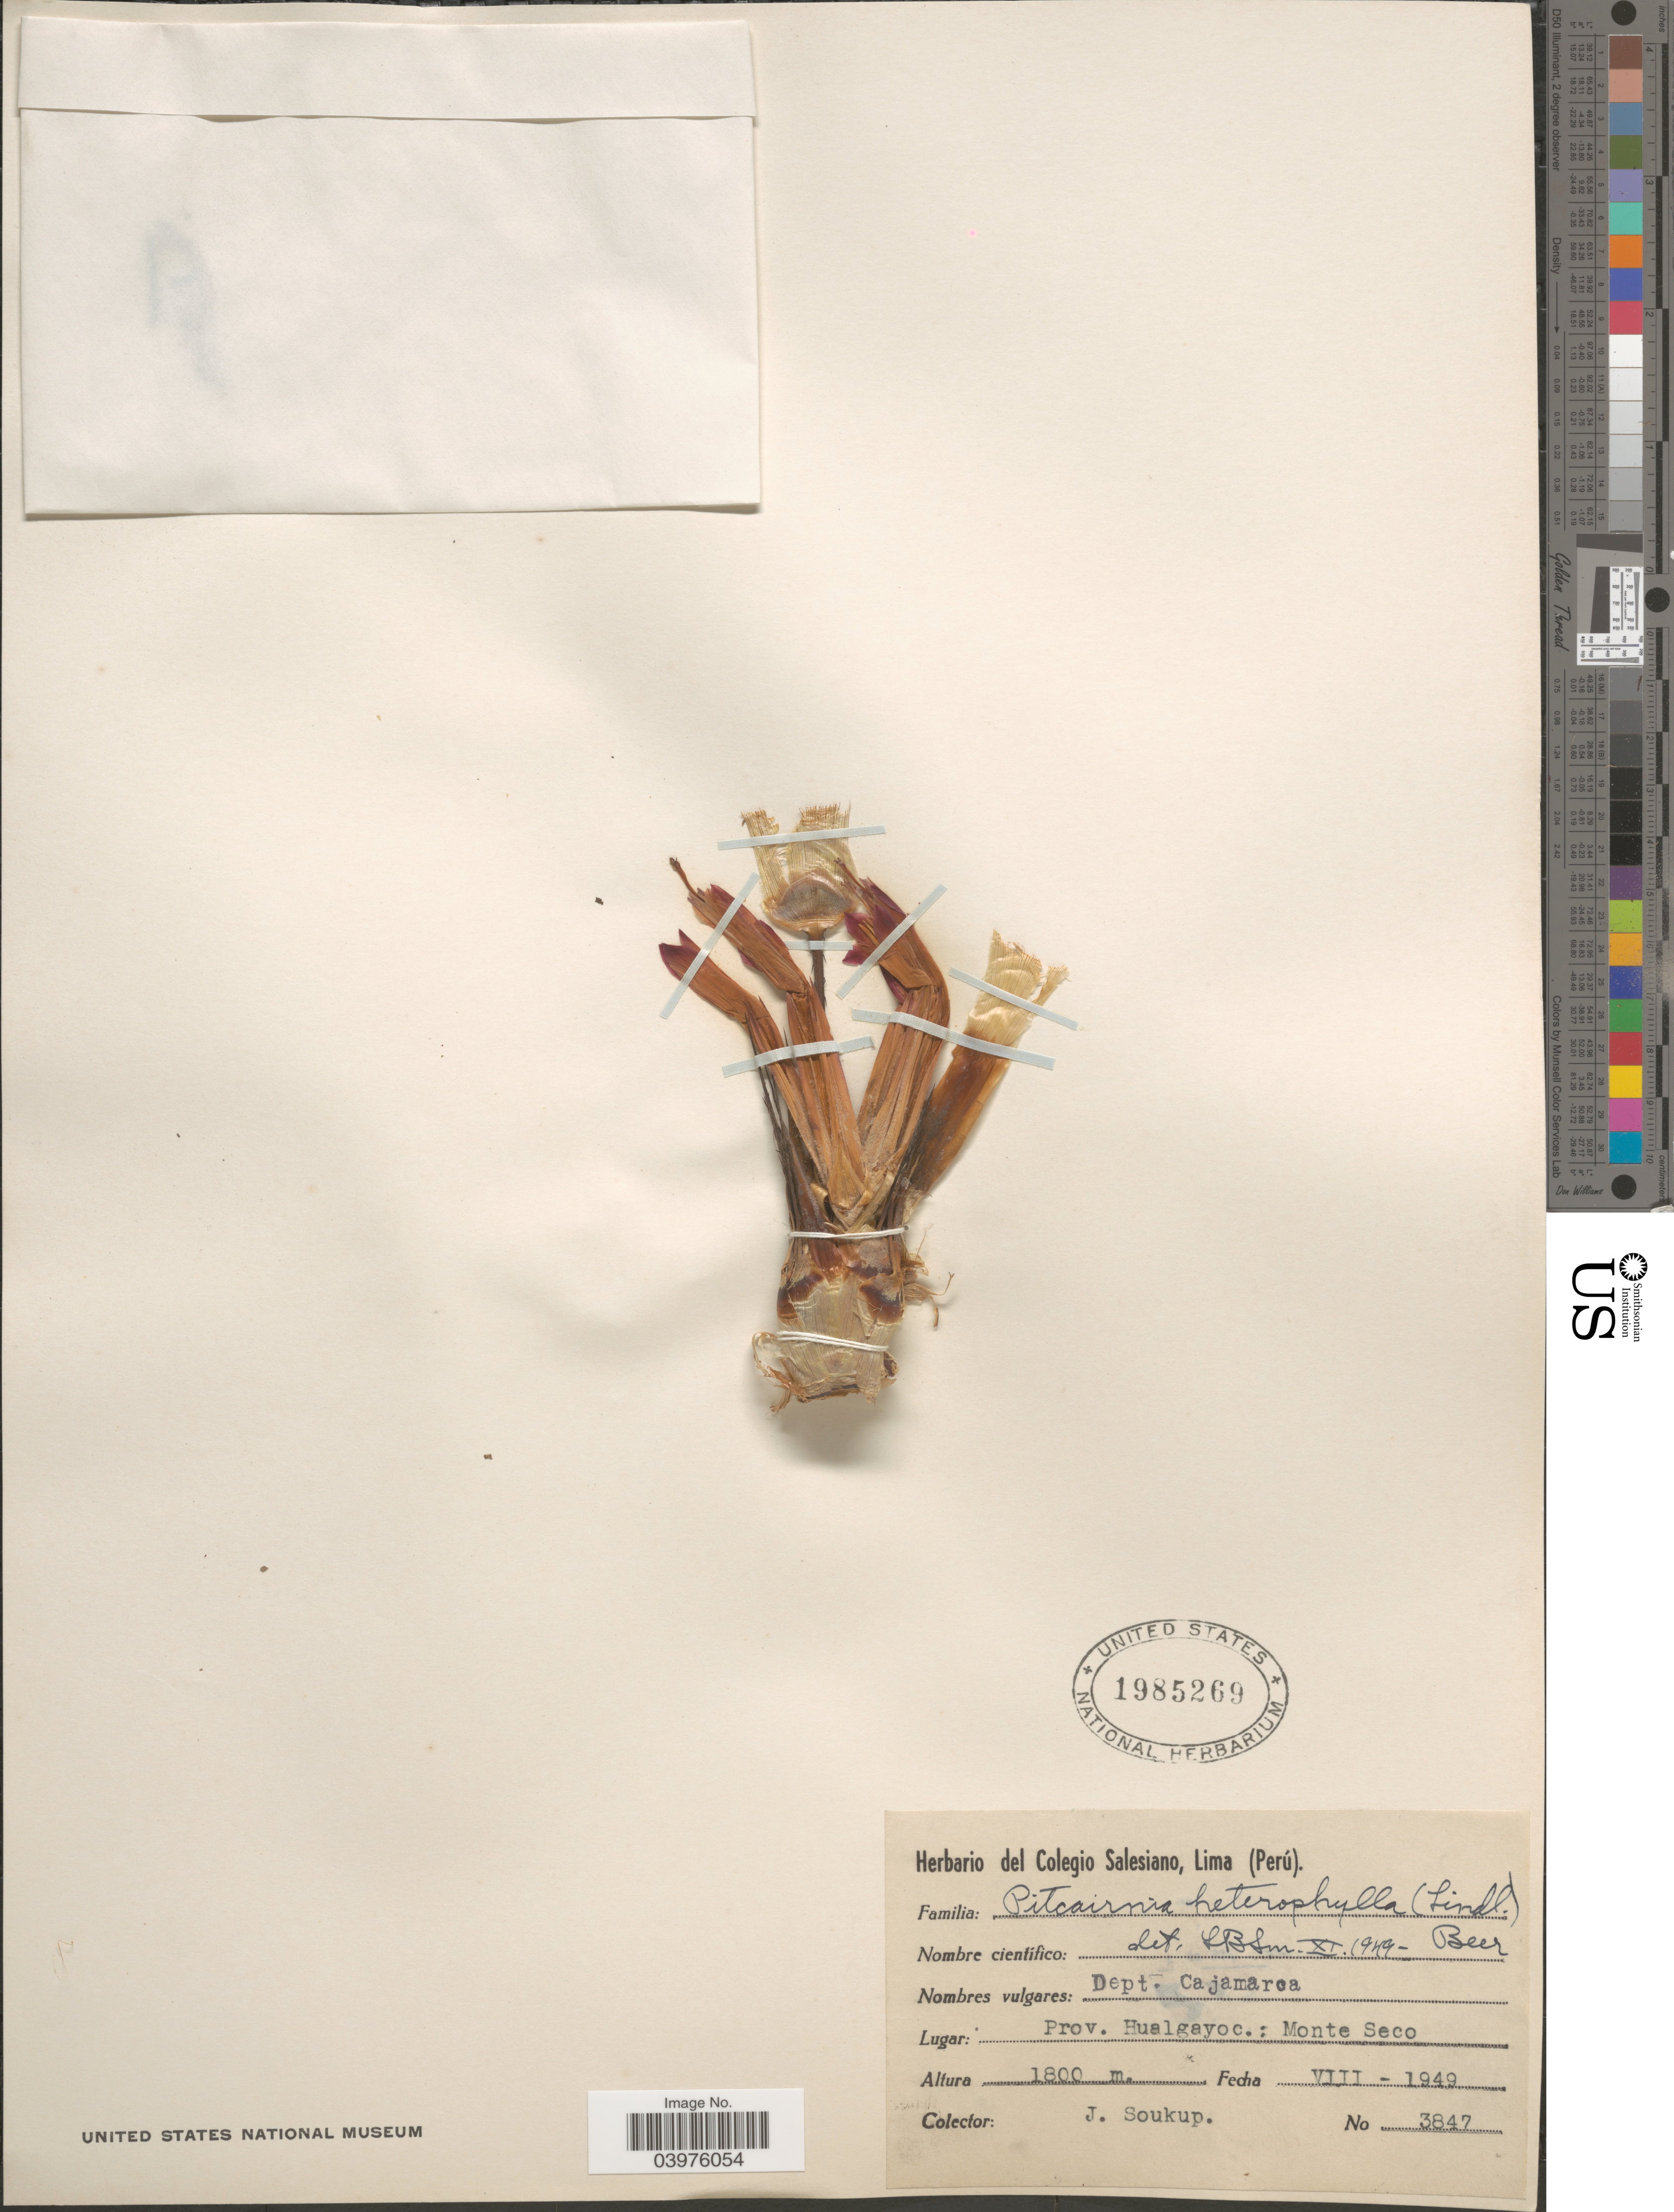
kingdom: Plantae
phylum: Tracheophyta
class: Liliopsida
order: Poales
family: Bromeliaceae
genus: Pitcairnia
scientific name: Pitcairnia heterophylla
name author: (Lindl.) Beer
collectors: J. Soukup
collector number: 3847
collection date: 1949-08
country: Peru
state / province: Cajamarca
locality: Dept. Cajamarca. Prov. Hualgayoc.: Monte Seco.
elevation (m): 1800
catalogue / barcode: US 1985269